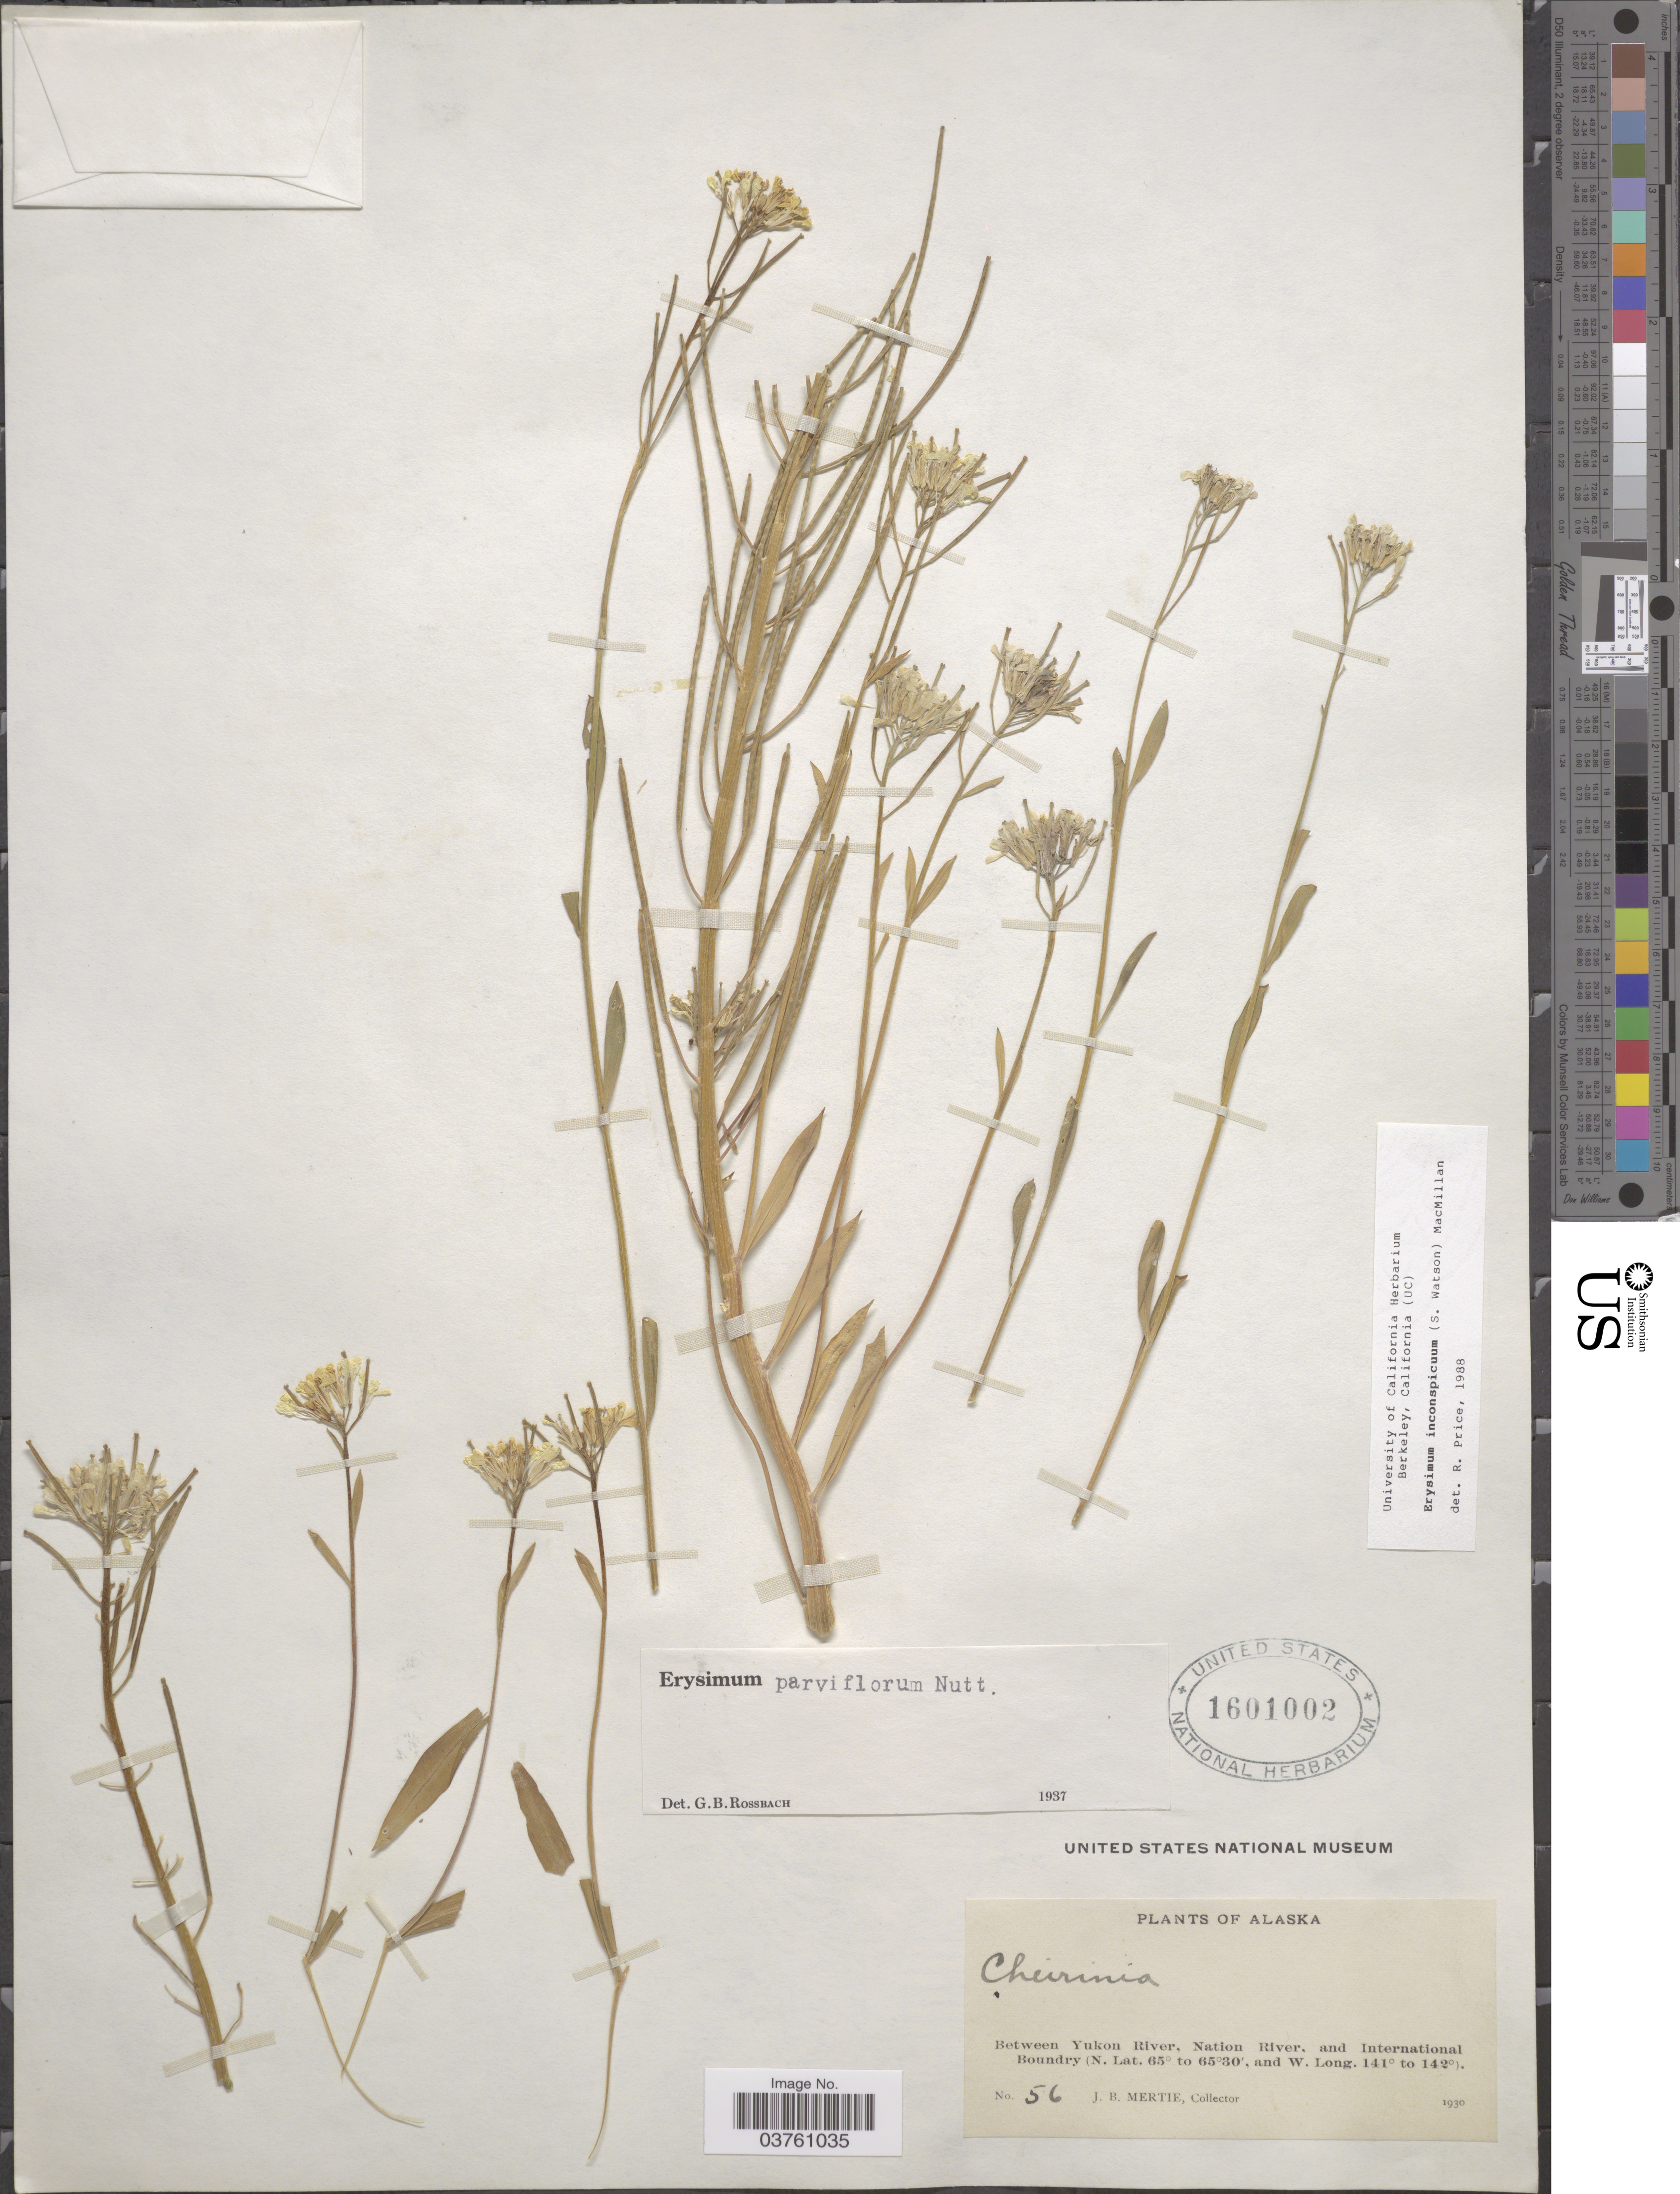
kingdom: Plantae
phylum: Tracheophyta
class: Magnoliopsida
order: Brassicales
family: Brassicaceae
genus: Erysimum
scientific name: Erysimum inconspicuum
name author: (S. Watson) MacMill.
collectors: J. Mertie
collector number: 56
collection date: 1930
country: United States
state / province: Alaska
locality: Between Yukon River, Nation River, and International Boundary.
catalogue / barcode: US 1601002